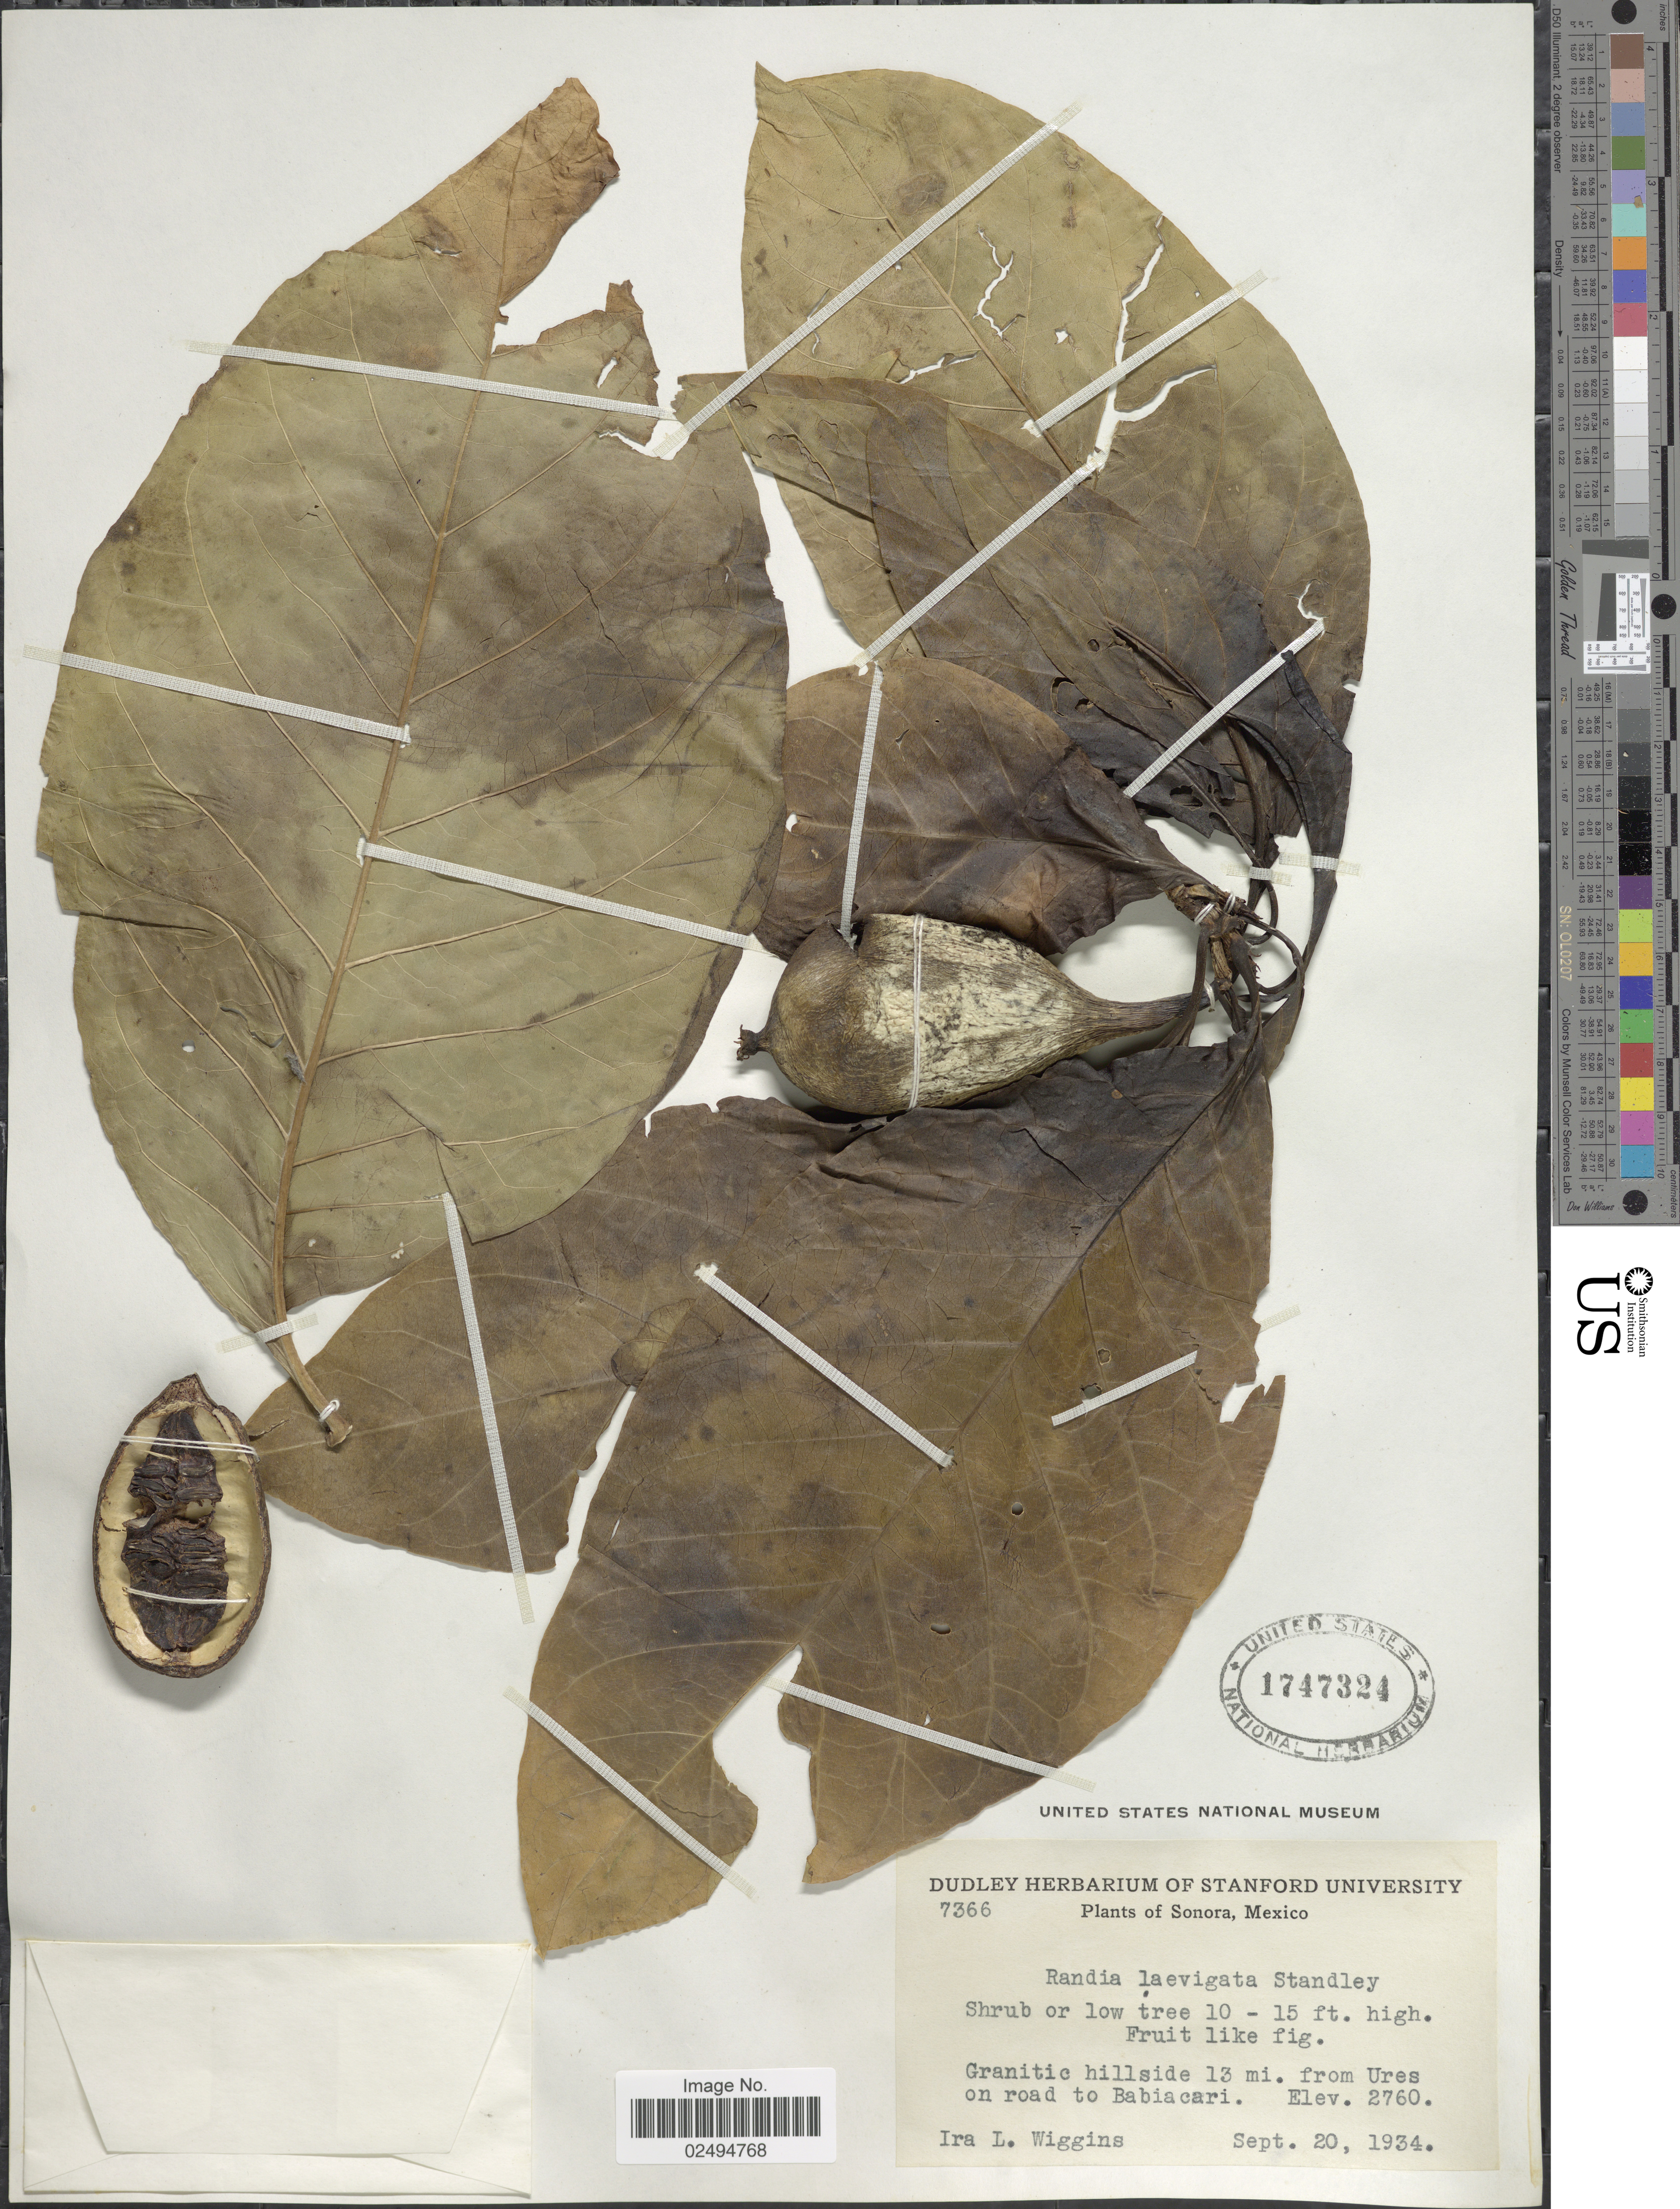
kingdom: Plantae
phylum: Tracheophyta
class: Magnoliopsida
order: Gentianales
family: Rubiaceae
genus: Randia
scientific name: Randia laevigata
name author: Standl.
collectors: I. L. Wiggins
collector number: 7366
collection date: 1934-09-20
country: Mexico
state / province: Sonora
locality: Granitic hillside 13 mi. from Ures on road to Babiacari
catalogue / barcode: US 1747324